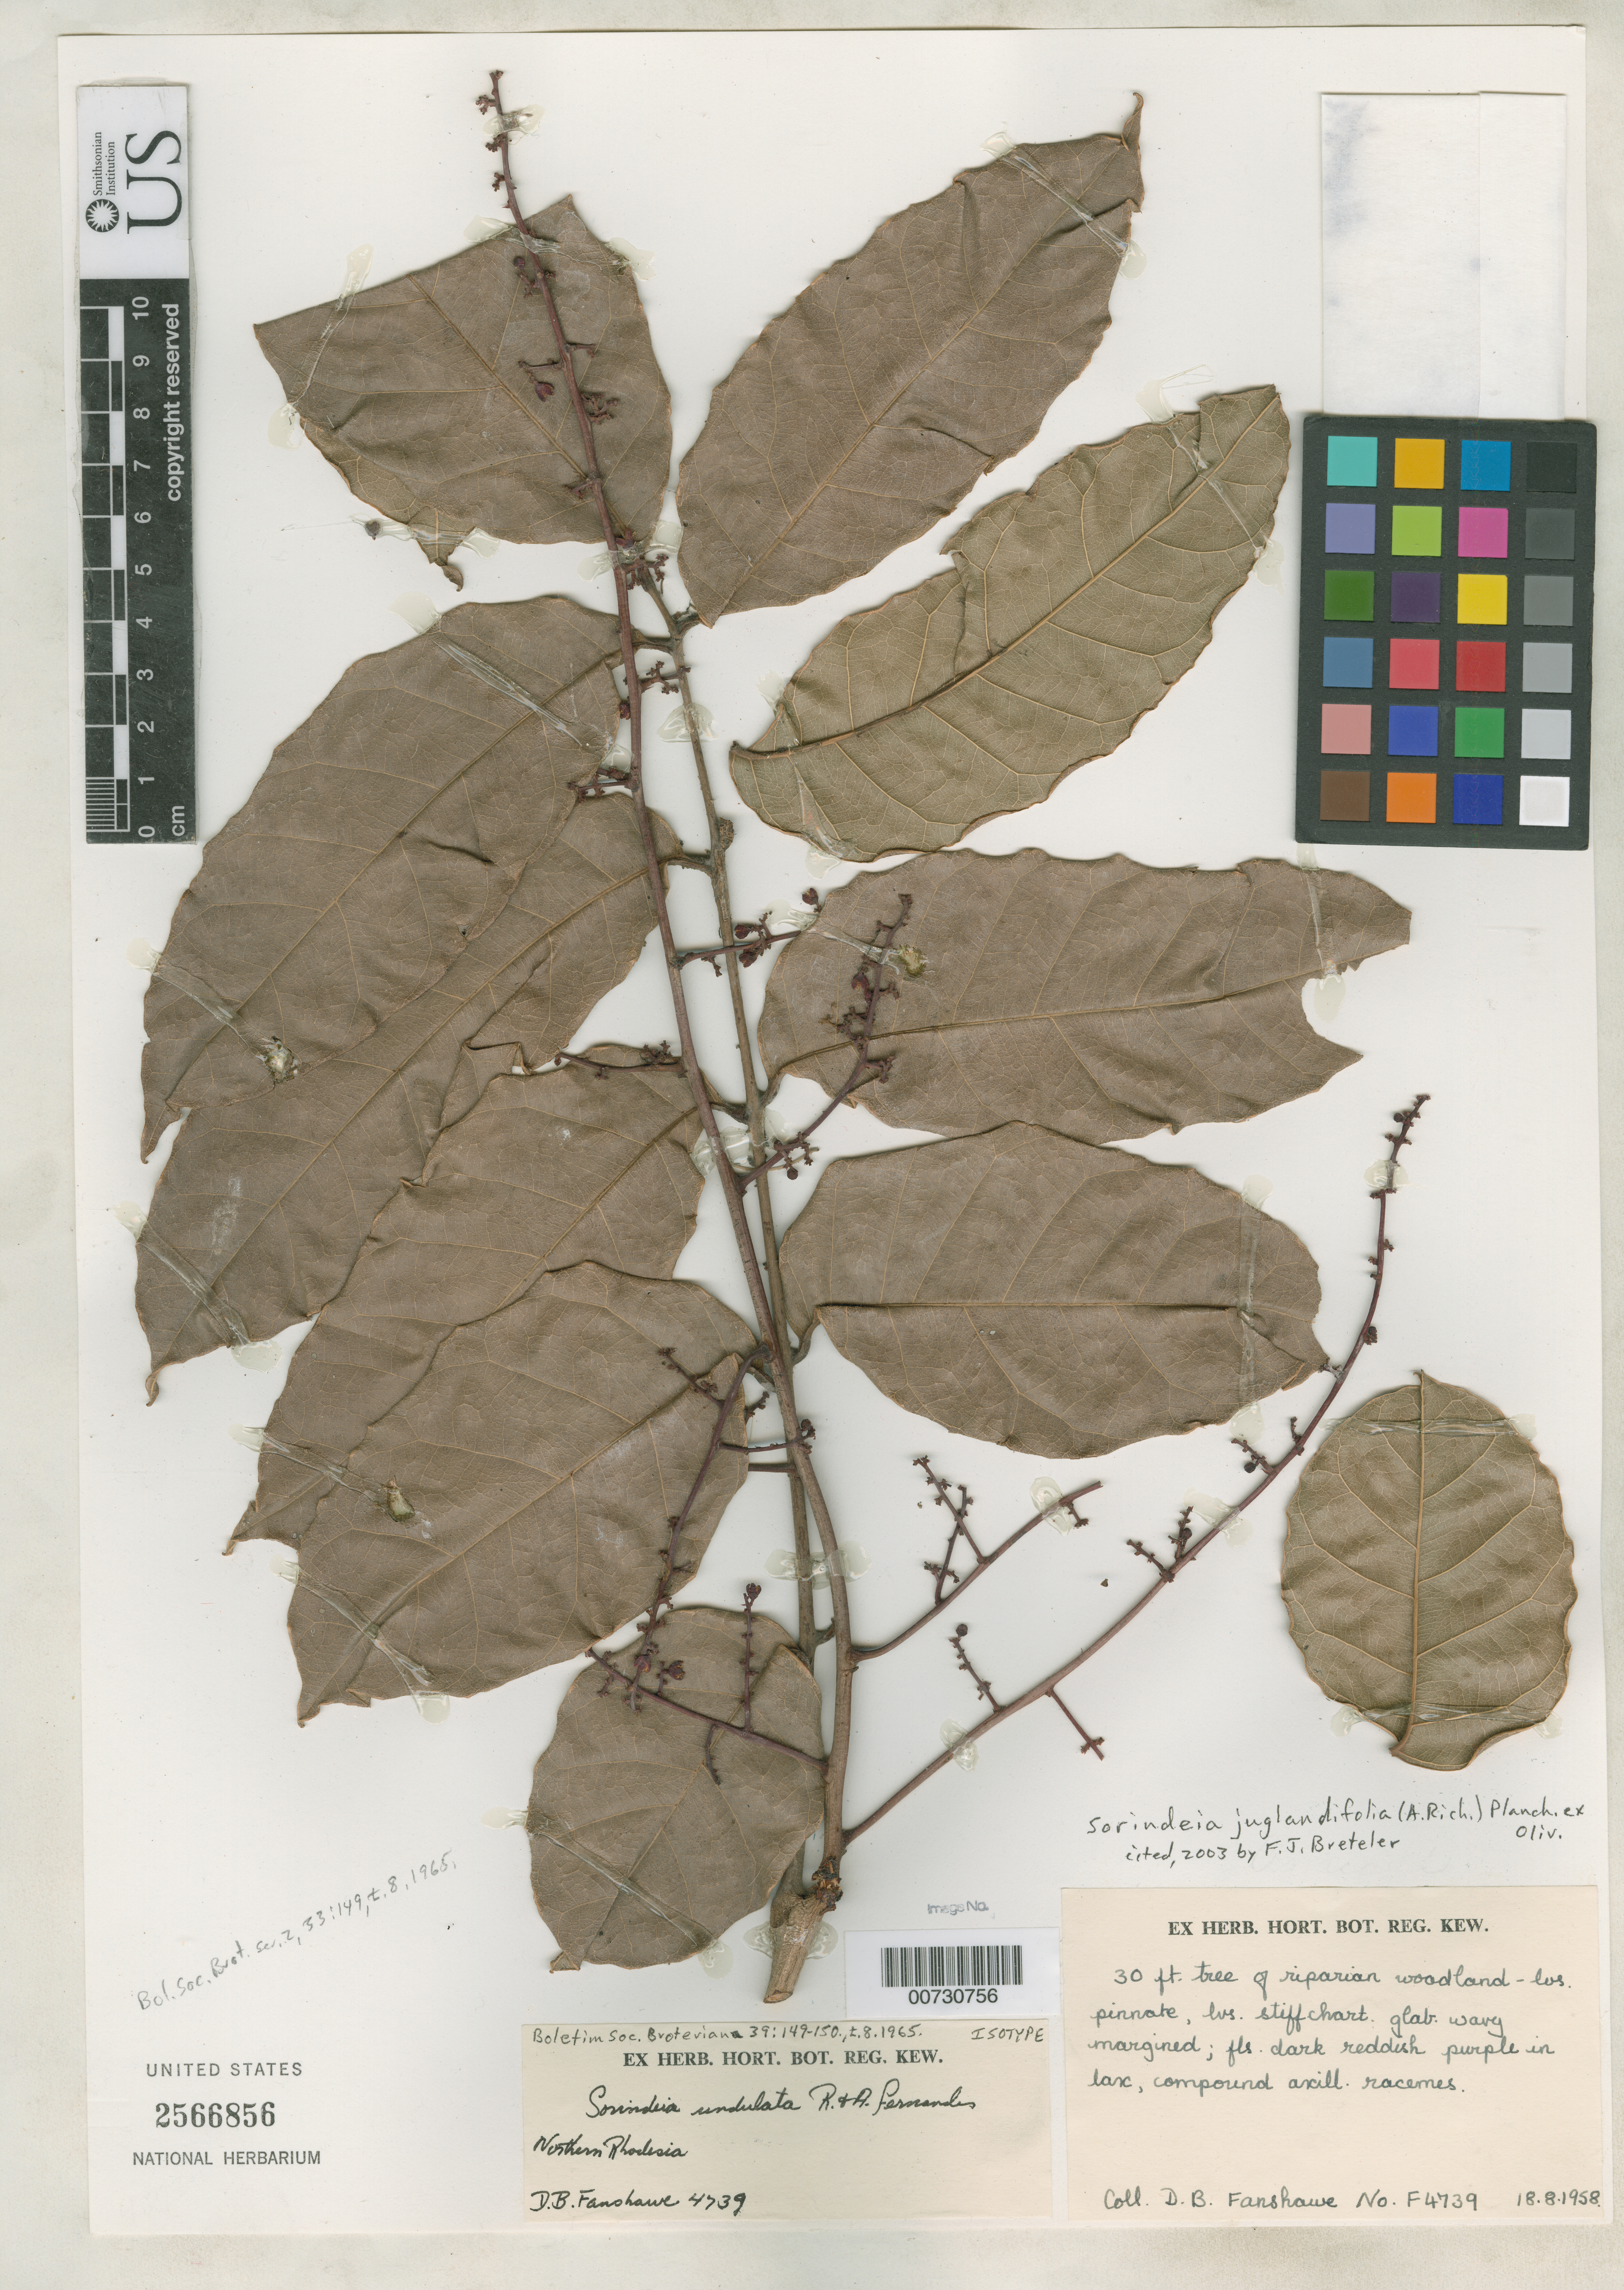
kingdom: Plantae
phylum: Tracheophyta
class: Magnoliopsida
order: Sapindales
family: Anacardiaceae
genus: Sorindeia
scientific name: Sorindeia undulata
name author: Fernandes & A. Fern.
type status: Isotype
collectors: D. B. Fanshawe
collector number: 4739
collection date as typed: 18 Aug 1958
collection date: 1958-08-18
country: Zimbabwe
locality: Chienge. Rhodesia borealis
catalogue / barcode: US 2566856